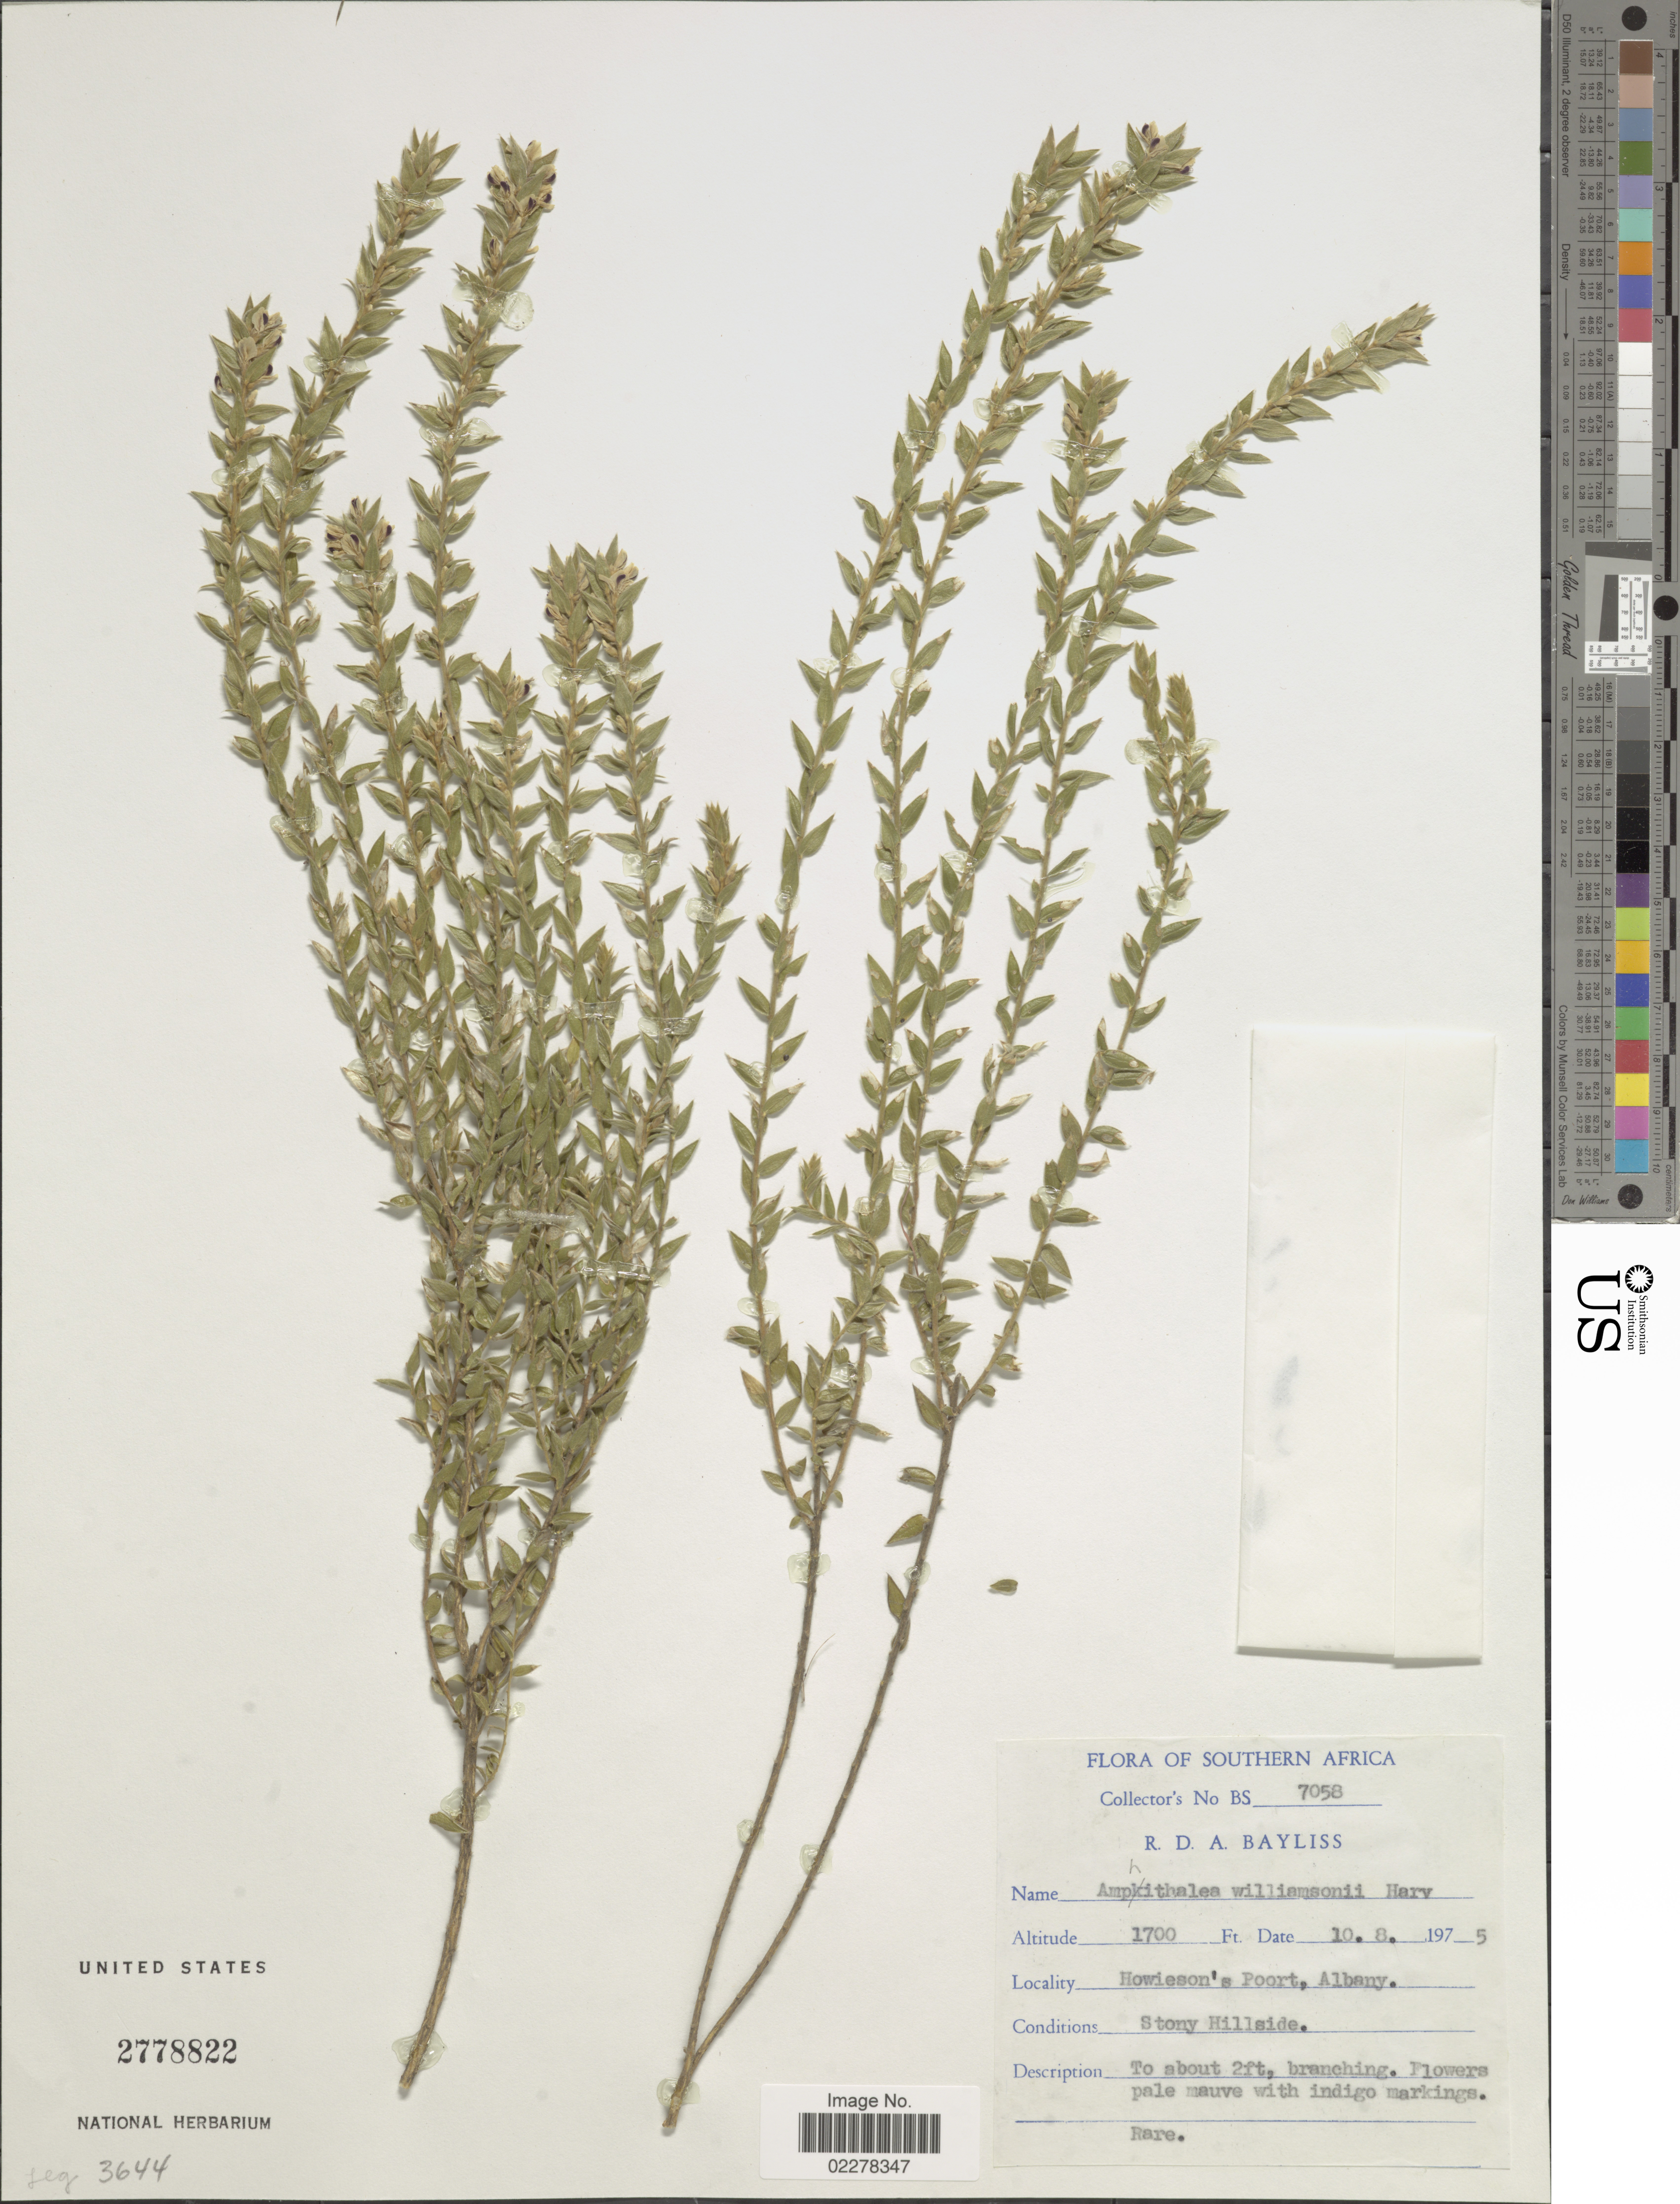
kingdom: Plantae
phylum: Tracheophyta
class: Magnoliopsida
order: Fabales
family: Fabaceae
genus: Amphithalea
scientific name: Amphithalea williamsonii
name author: Harv.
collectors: R. Bayliss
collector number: BS 7050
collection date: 1975-08-10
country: South Africa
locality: Southern Africa. Howieson's Poort, Albany.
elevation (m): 518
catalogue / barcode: US 2778822